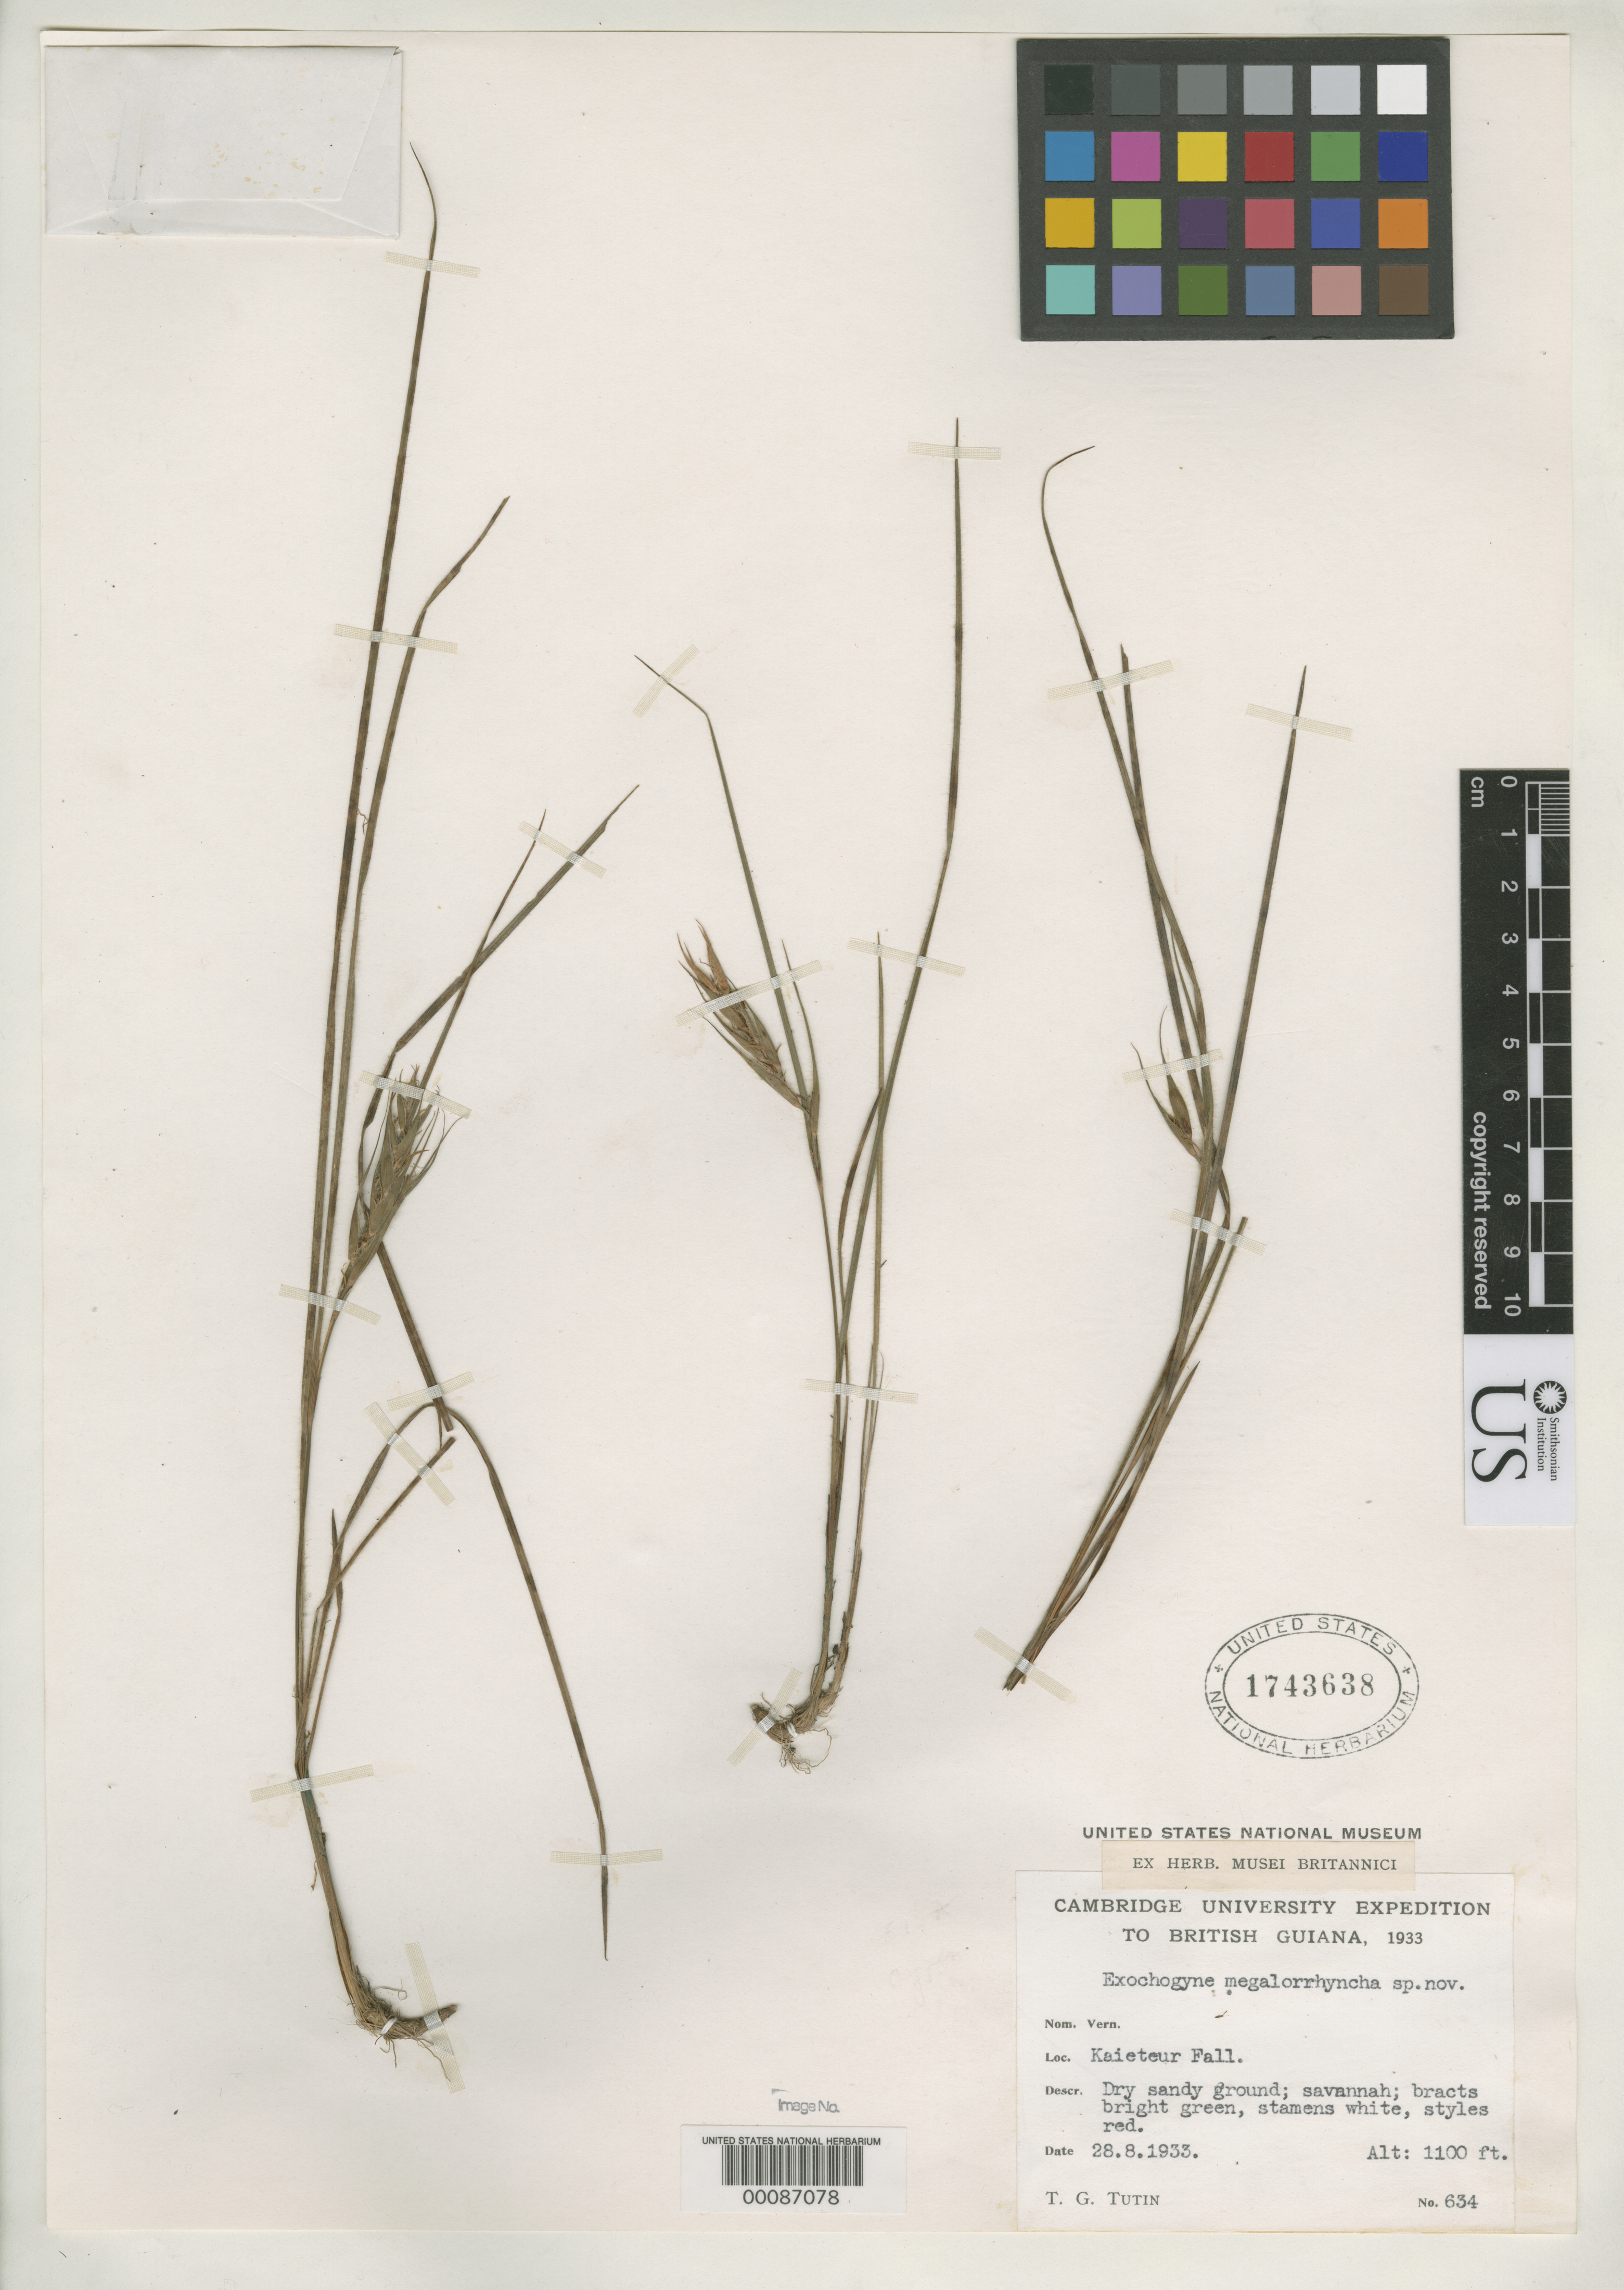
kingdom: Plantae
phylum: Tracheophyta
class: Liliopsida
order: Poales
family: Cyperaceae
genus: Exochogyne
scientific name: Exochogyne megalorrhyncha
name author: Tutin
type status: Isotype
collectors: T. G. Tutin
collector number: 634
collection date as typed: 28 Aug 1933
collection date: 1933-08-28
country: Guyana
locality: Kaietur Fall, Potaro River.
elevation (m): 335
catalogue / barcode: US 1743638